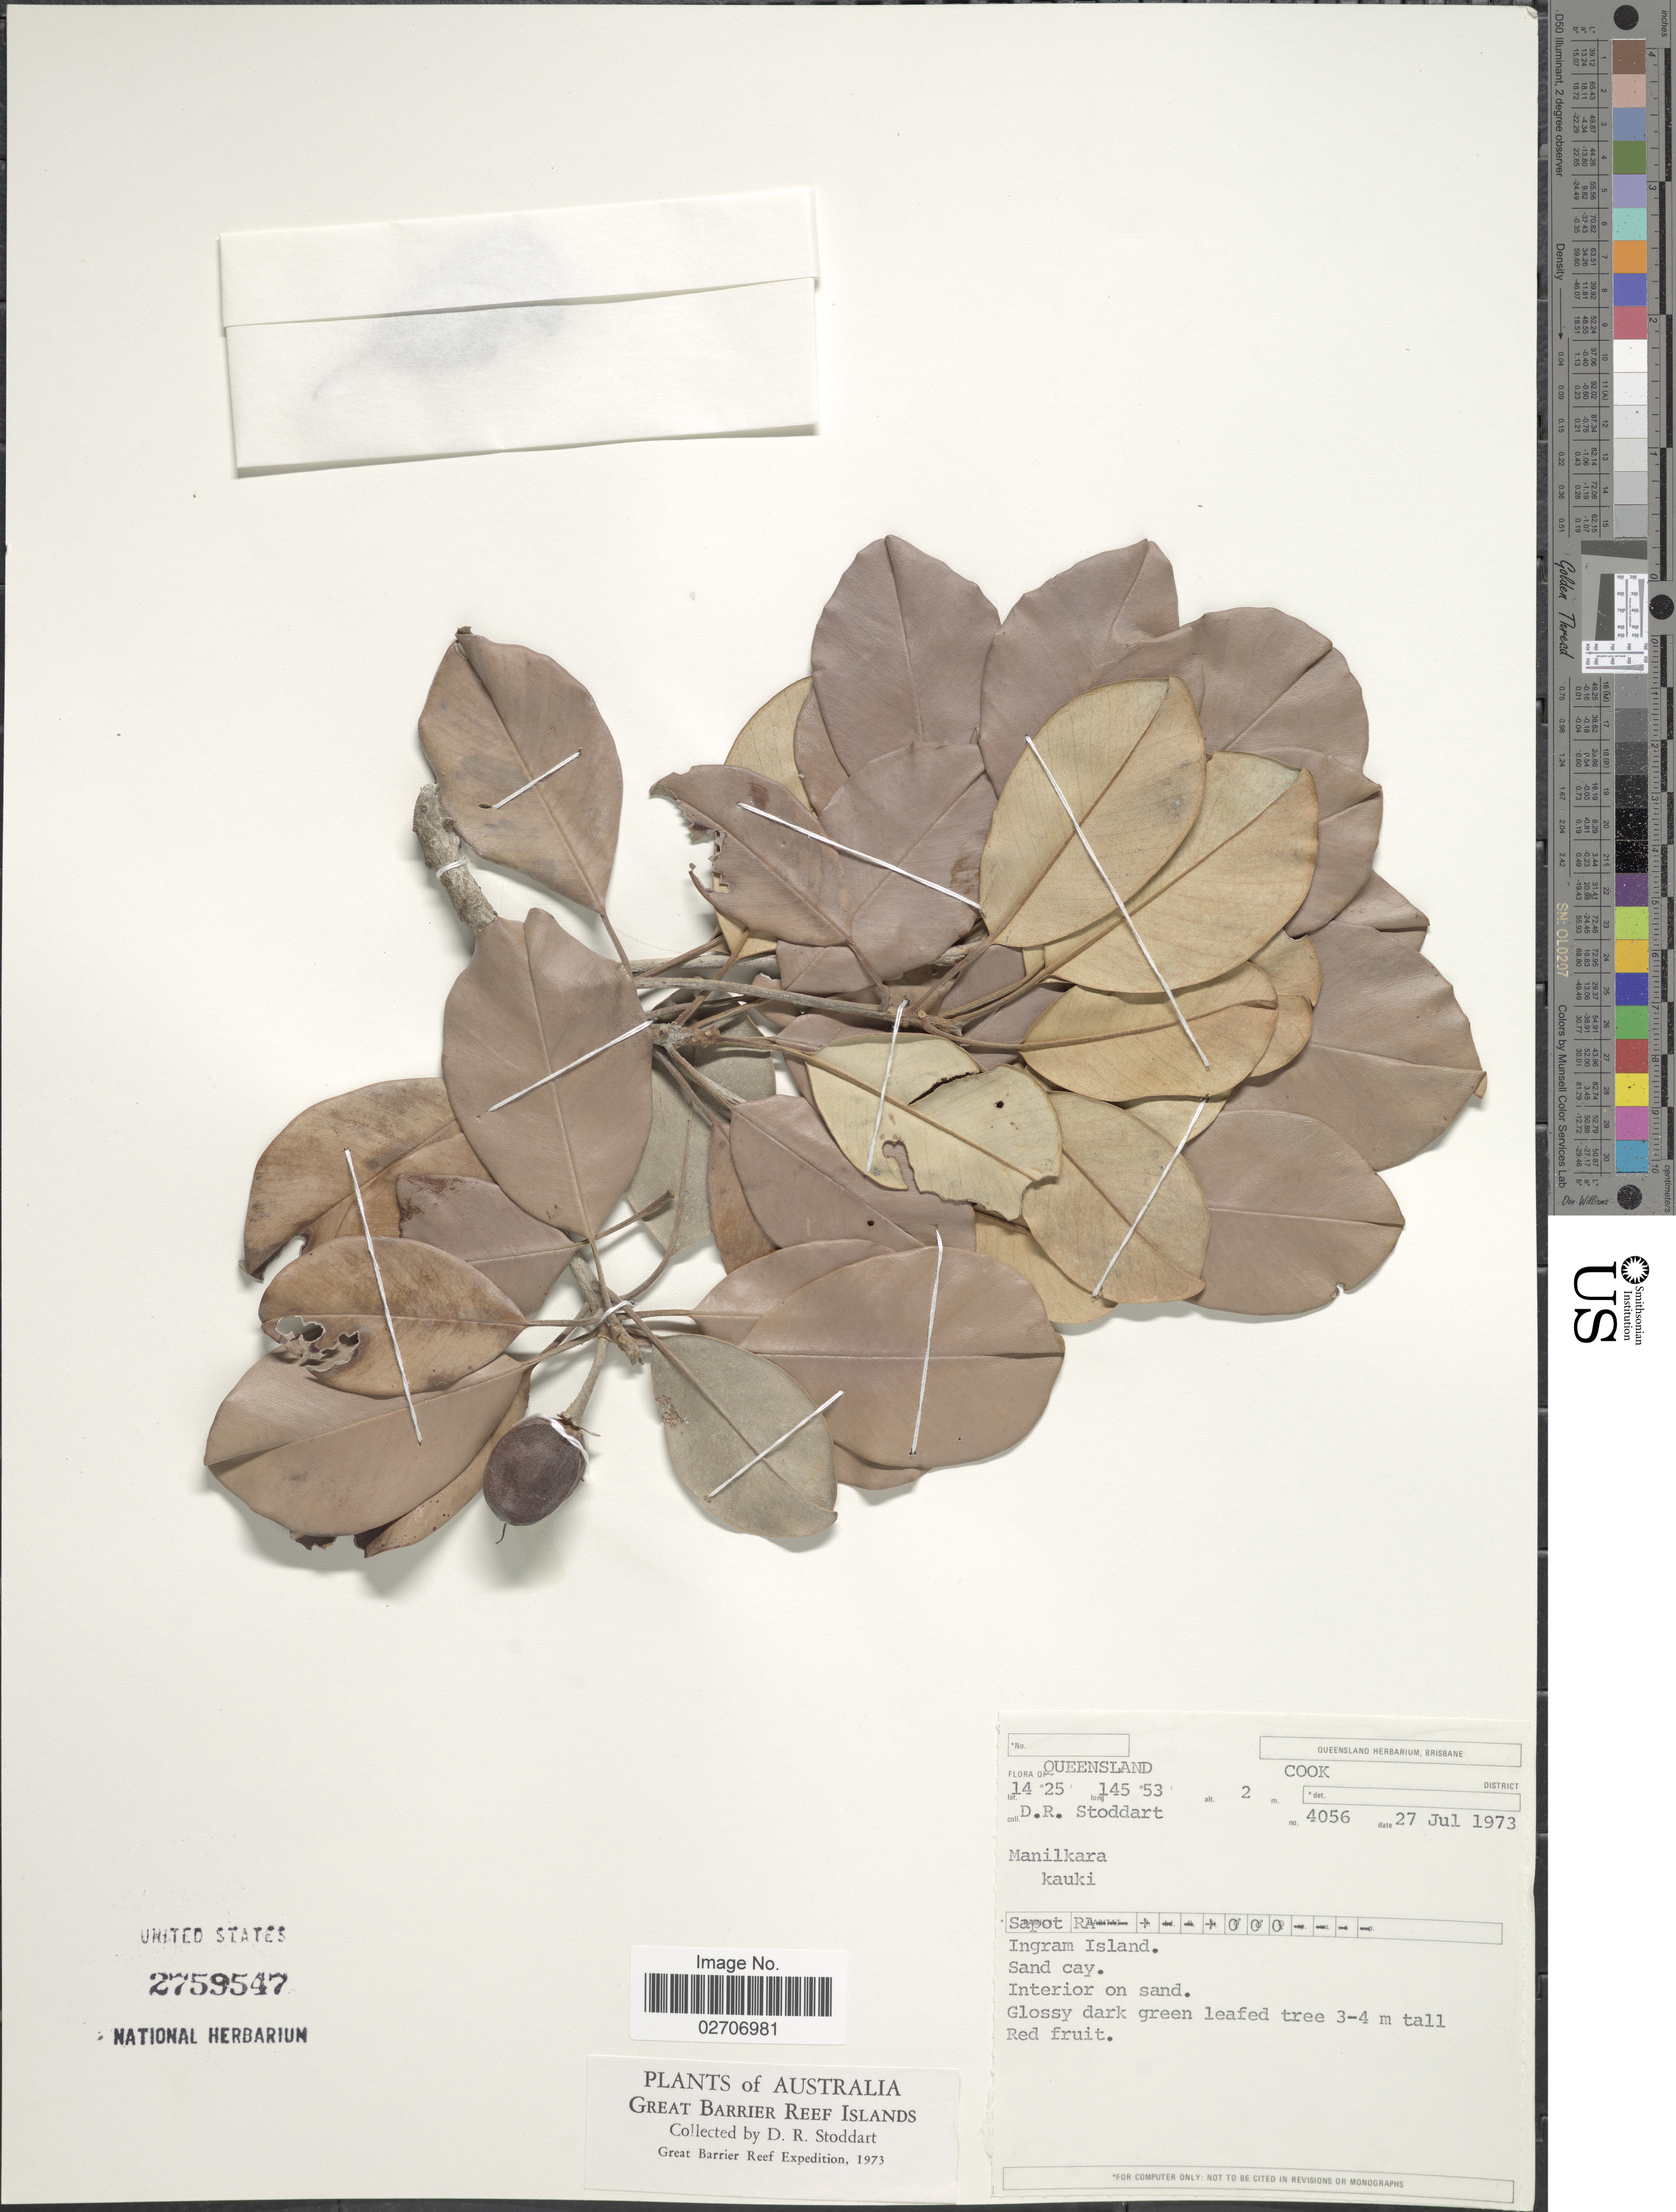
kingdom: Plantae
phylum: Tracheophyta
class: Magnoliopsida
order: Ericales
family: Sapotaceae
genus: Manilkara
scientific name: Manilkara kauki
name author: (L.) Dubard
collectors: D. R. Stoddart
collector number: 4056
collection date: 1973-07-27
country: Australia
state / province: Queensland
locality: Great Barrier Reef Islands, Cook District, Ingram Island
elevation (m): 2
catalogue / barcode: US 2759547